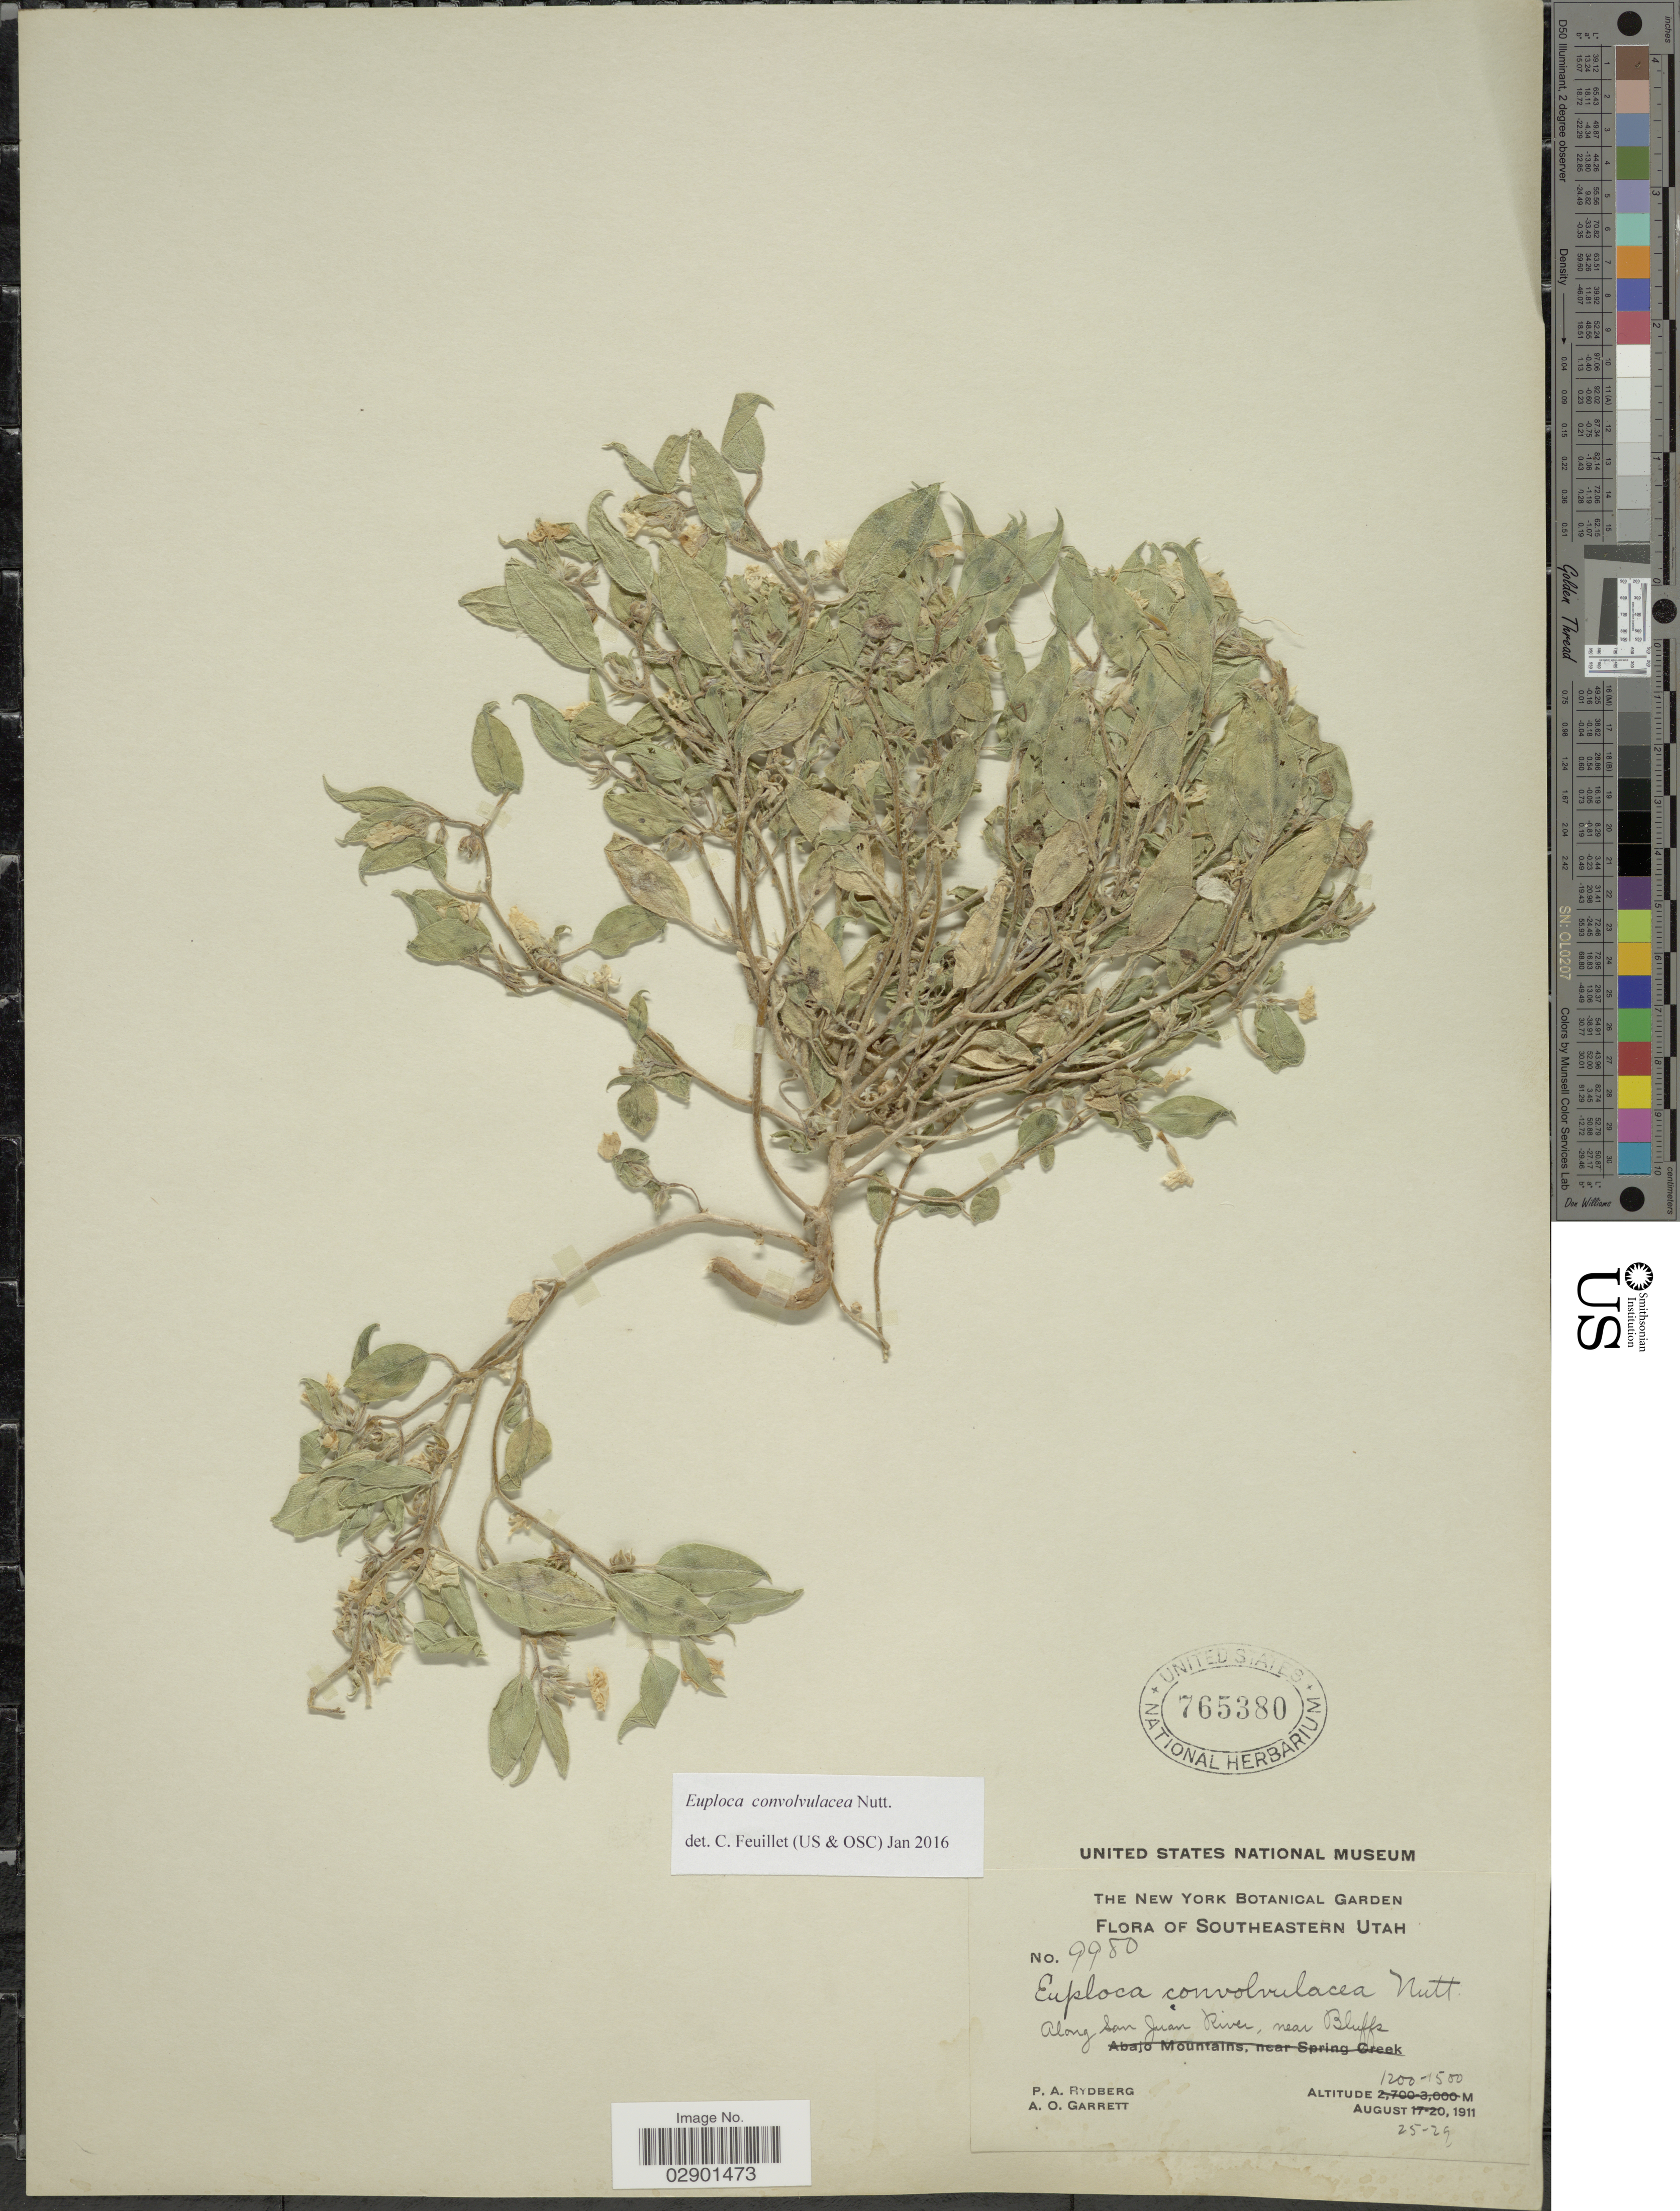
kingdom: Plantae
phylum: Tracheophyta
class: Magnoliopsida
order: Boraginales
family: Heliotropiaceae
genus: Euploca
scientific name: Euploca convolvulacea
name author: Nutt.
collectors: P. A. Rydberg & A. O. Garrett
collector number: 9980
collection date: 1911-08-25/1911-08-29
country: United States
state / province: Utah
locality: Southeastern Utah. Along San Juan River, near Bluffs.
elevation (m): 1200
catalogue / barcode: US 765380